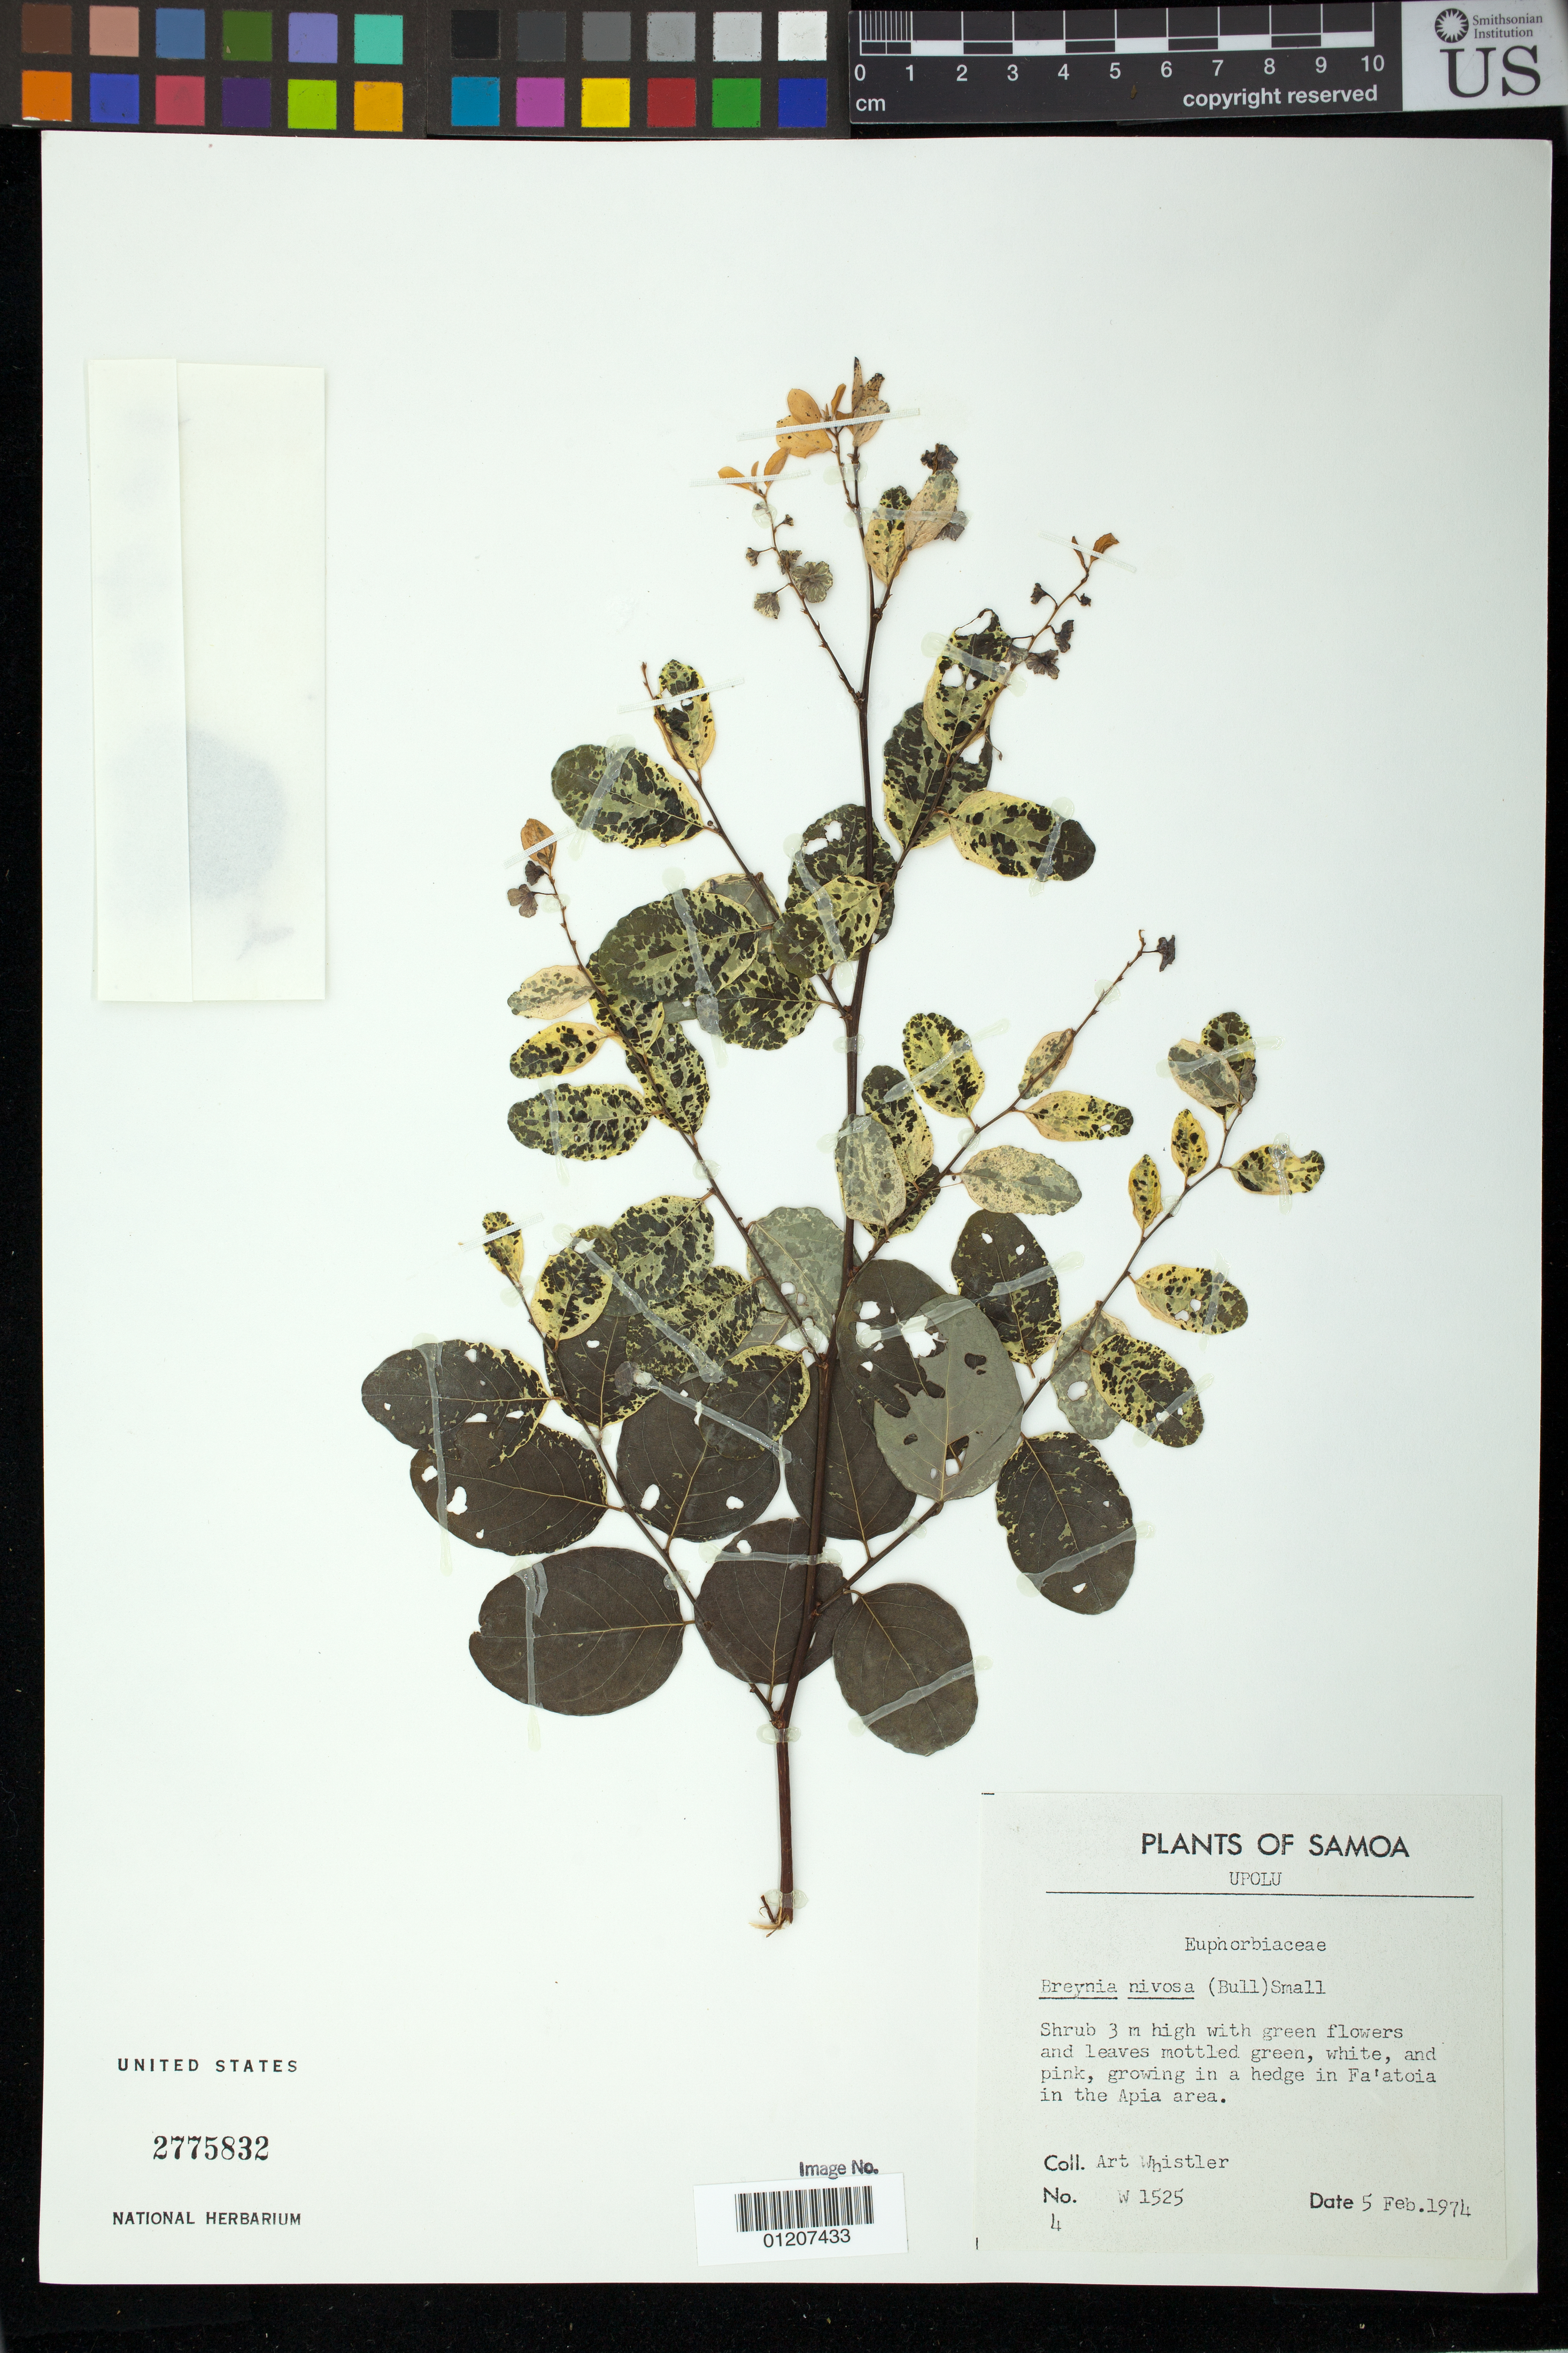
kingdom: Plantae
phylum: Tracheophyta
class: Magnoliopsida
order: Malpighiales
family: Phyllanthaceae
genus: Phyllanthus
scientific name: Phyllanthus nivosus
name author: W. Bull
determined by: Wagner, W. L., (BOT), Smithsonian Institution - National Museum of Natural History (UNITED STATES)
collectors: A. Whistler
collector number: W 1525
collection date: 1974-02-05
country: Samoa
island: Upolu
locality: In Fa'atoia in the Apia area.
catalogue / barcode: US 2775832